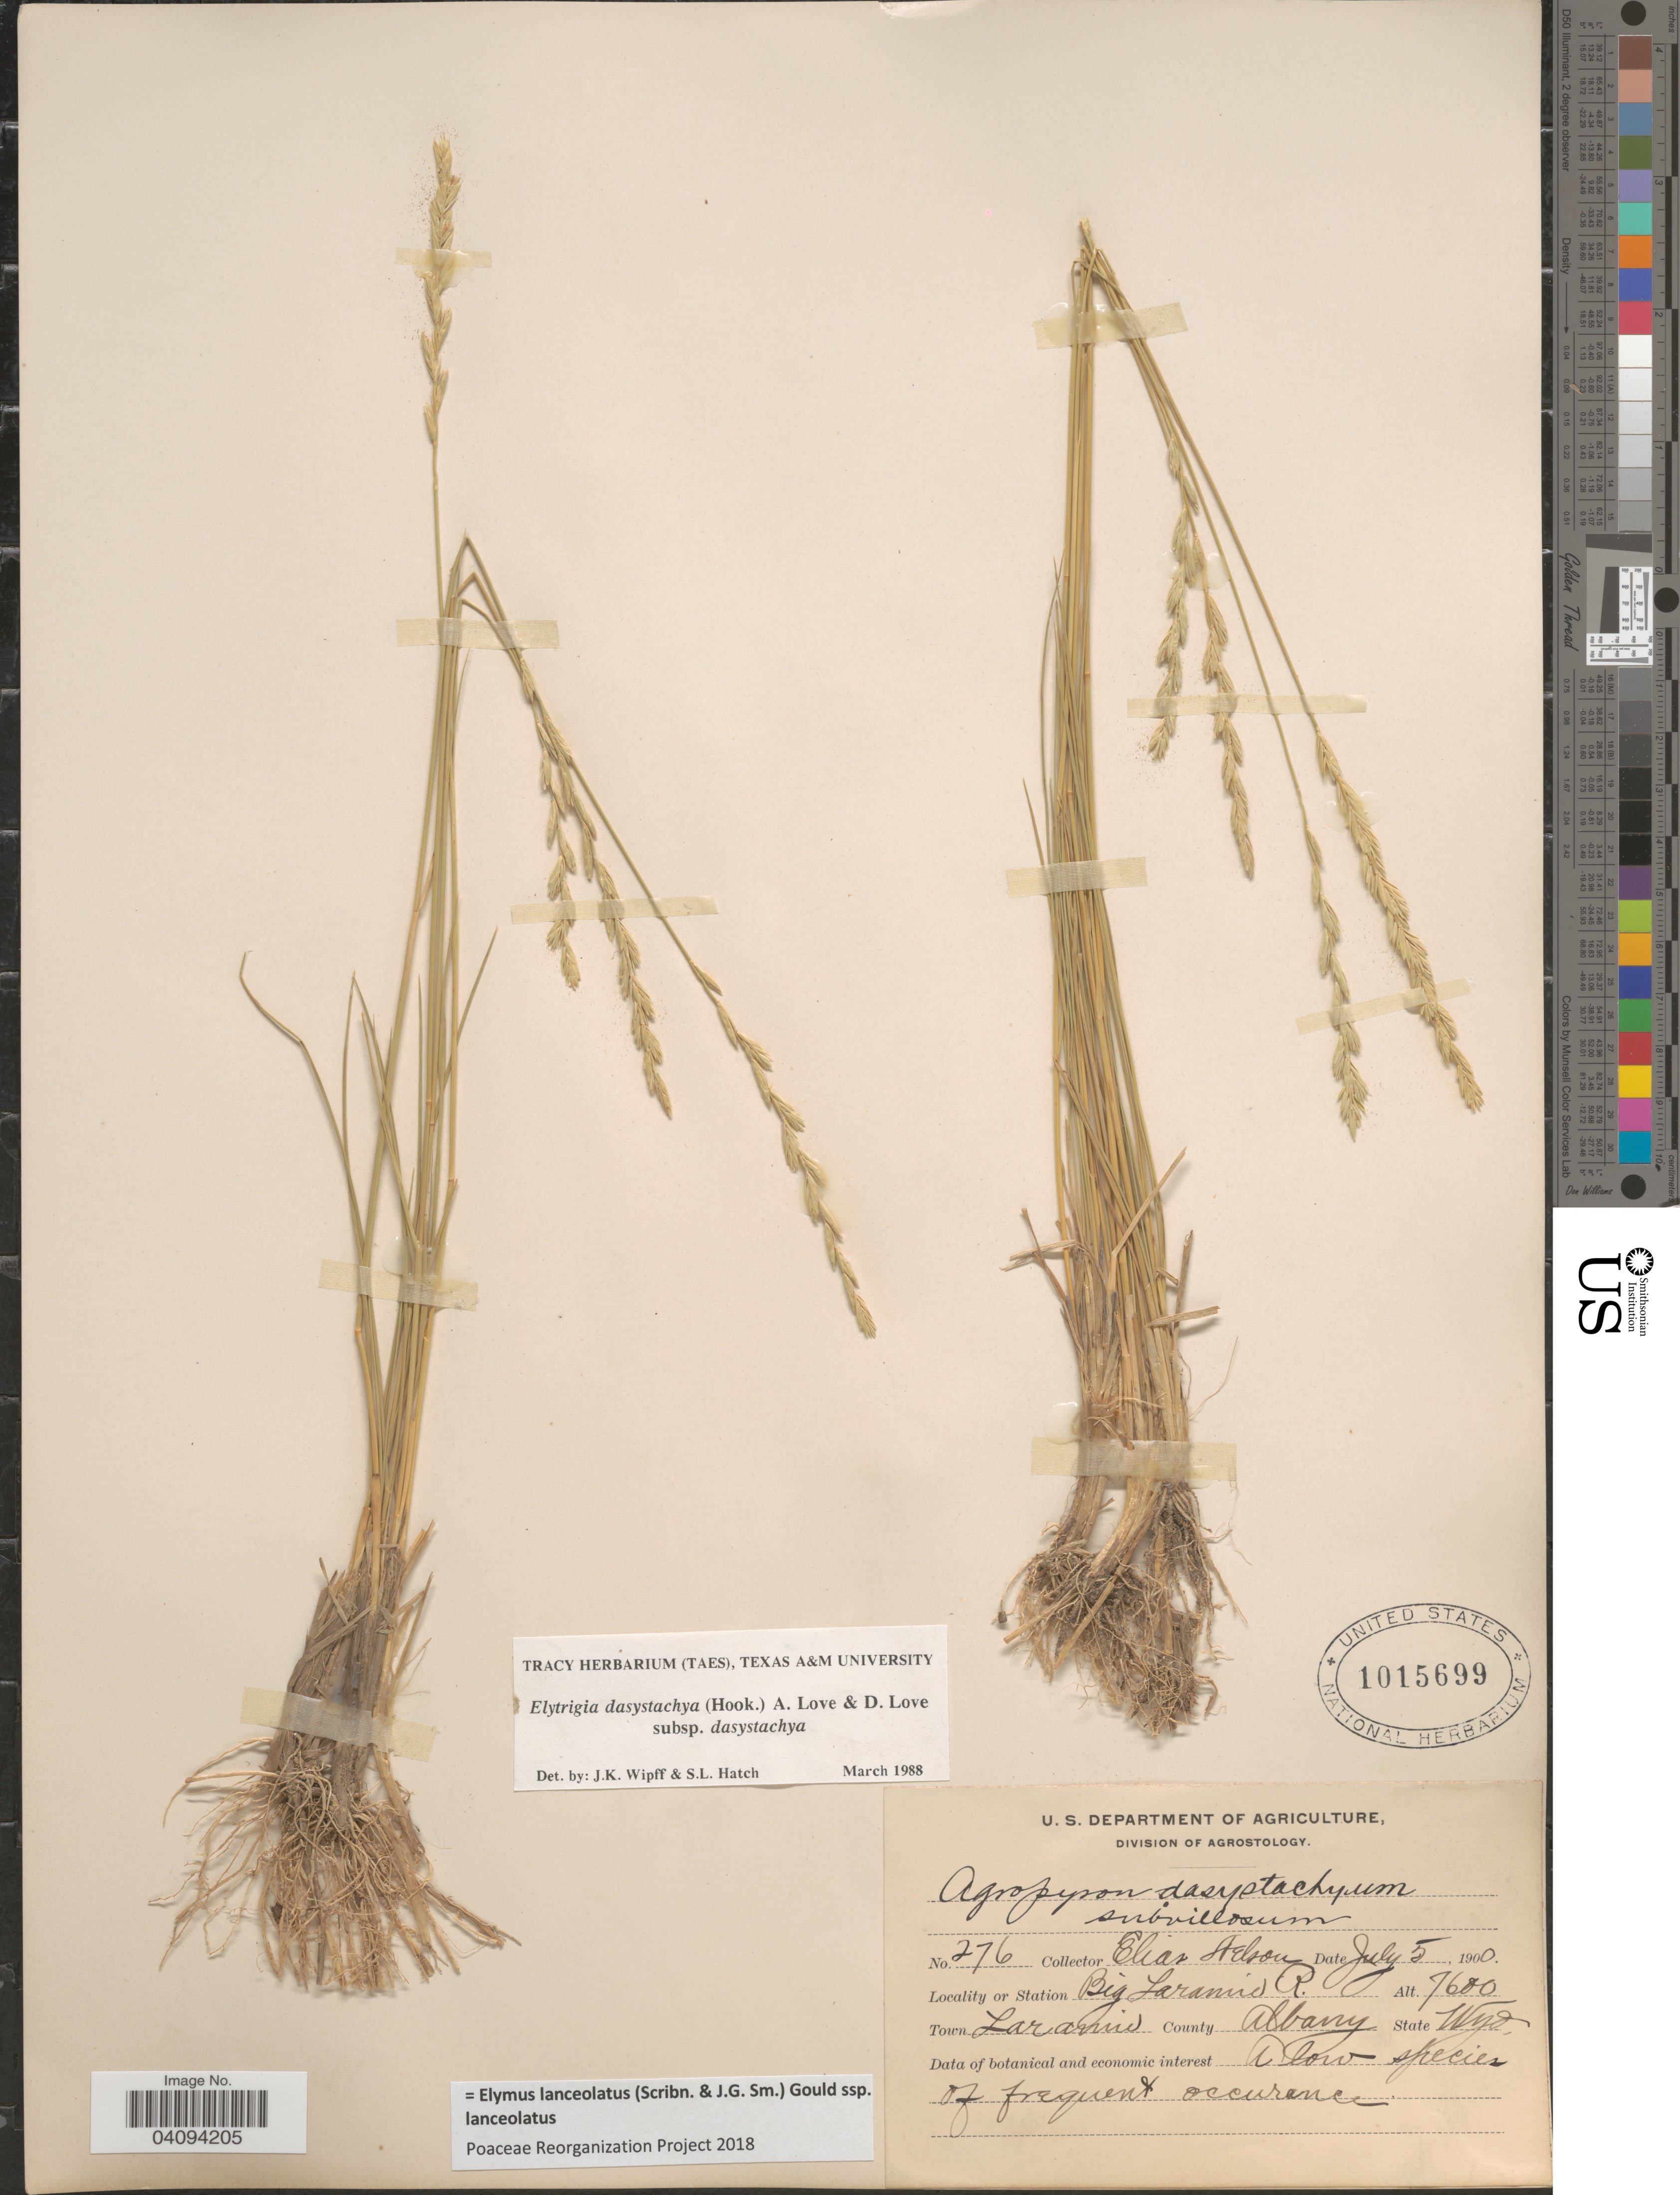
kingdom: Plantae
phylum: Tracheophyta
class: Liliopsida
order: Poales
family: Poaceae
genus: Elymus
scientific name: Elymus lanceolatus subsp. lanceolatus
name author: (Scribn. & J.G. Sm.) Gould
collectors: E. Nelson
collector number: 276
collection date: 1900-07-05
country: United States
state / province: Wyoming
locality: Big Laramie R. Town Laramie. County Albany.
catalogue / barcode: US 1015699